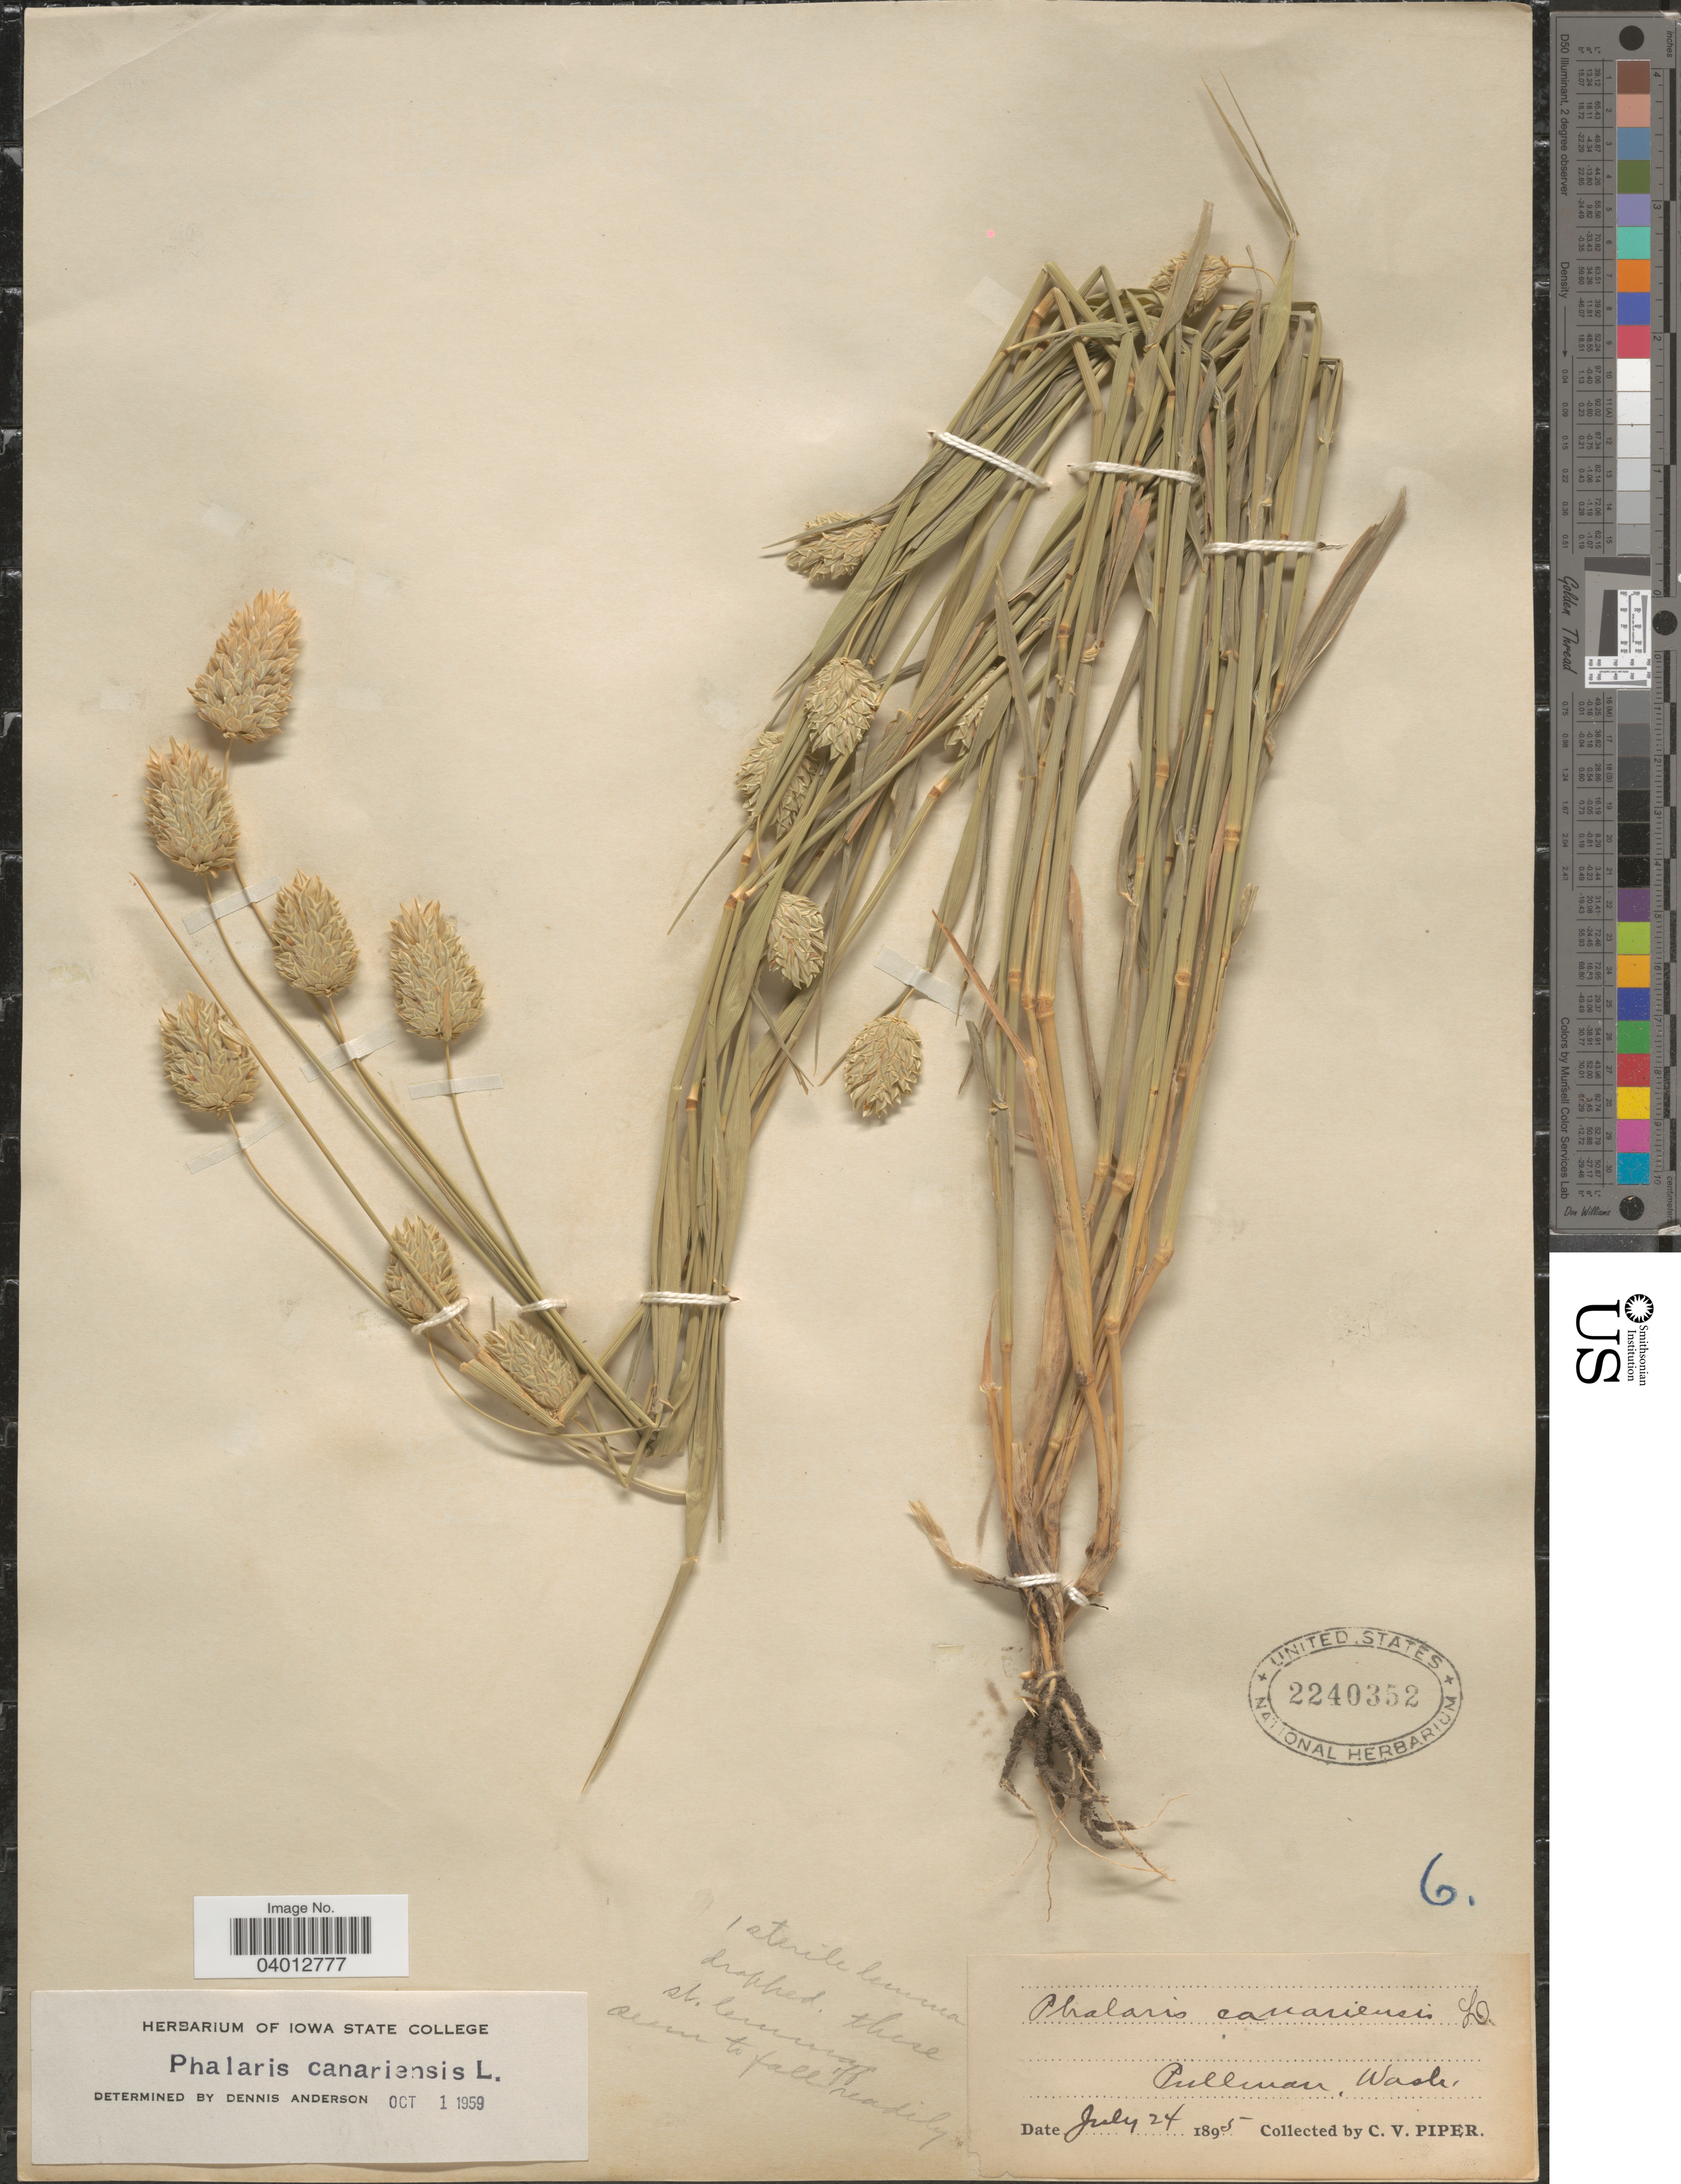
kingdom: Plantae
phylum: Tracheophyta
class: Liliopsida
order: Poales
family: Poaceae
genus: Phalaris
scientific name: Phalaris canariensis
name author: L.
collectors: C. V. Piper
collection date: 1895-07-24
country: United States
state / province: Washington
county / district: Whitman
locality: Pullman.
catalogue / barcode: US 2240352